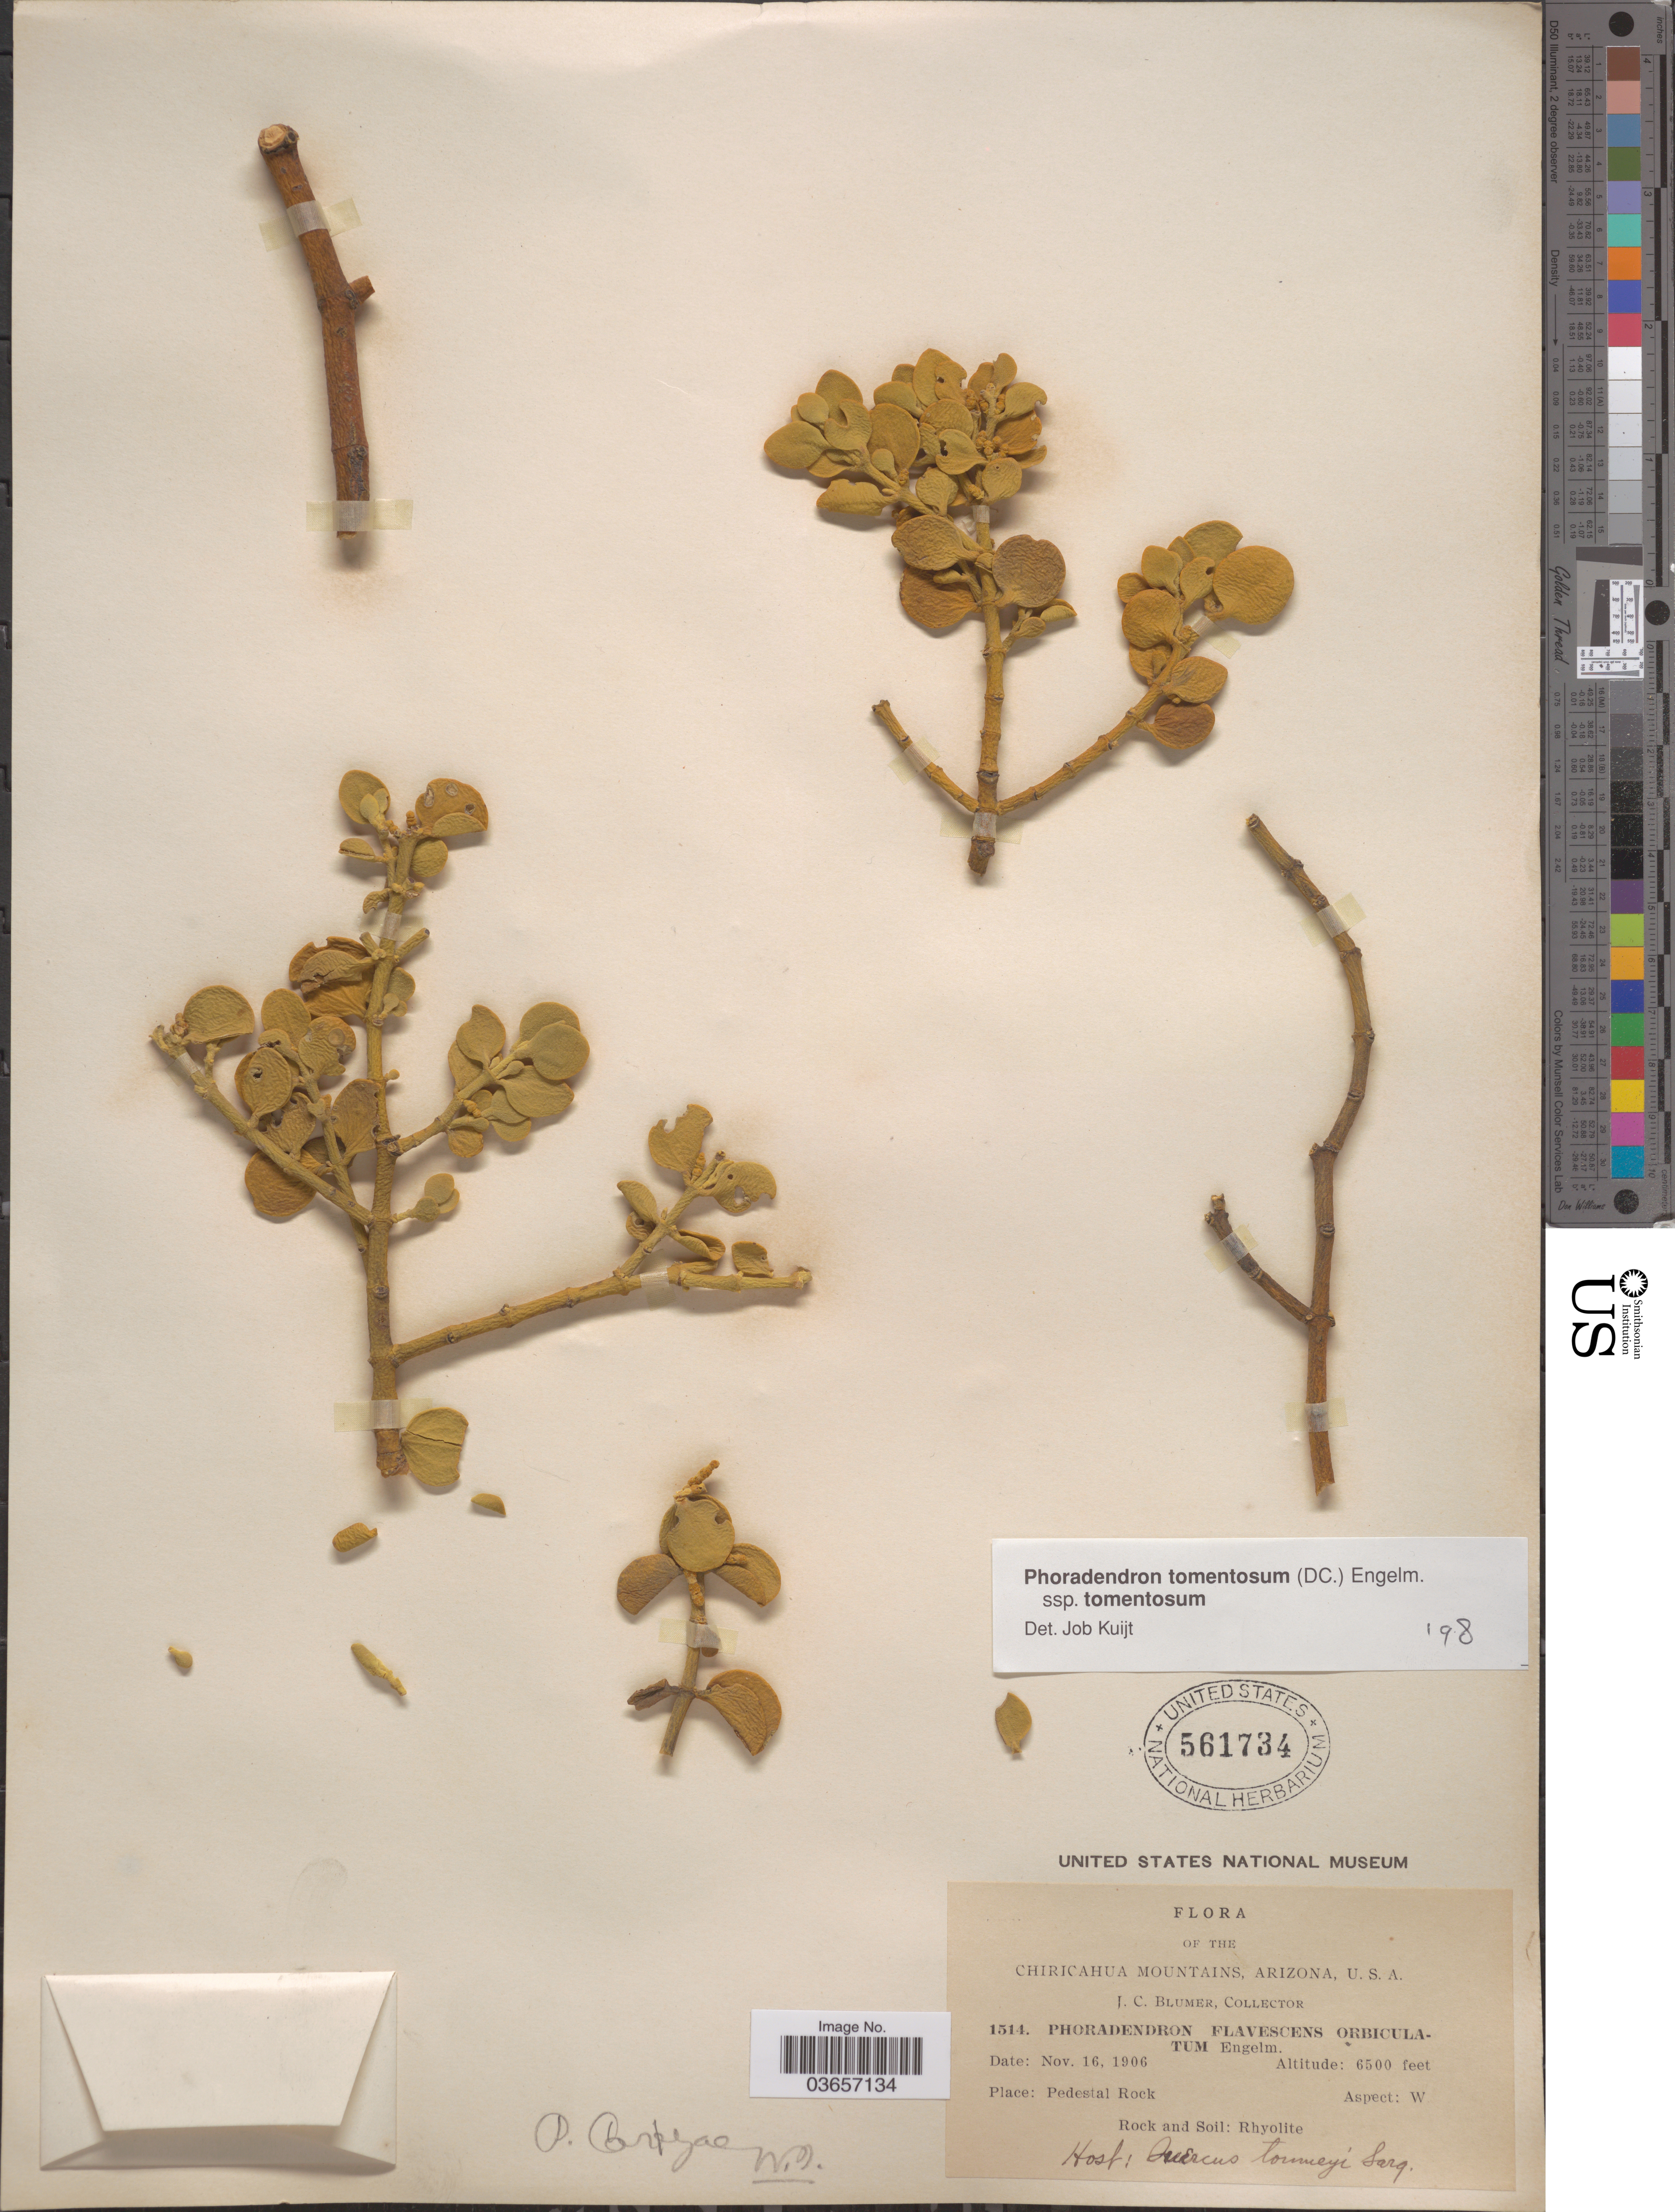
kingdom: Plantae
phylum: Tracheophyta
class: Magnoliopsida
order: Santalales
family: Viscaceae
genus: Phoradendron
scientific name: Phoradendron tomentosum subsp. tomentosum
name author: DC.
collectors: J. C. Blumer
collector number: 1514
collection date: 1906-11-16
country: United States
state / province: Arizona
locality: Chiricahua Mountains. U.S.A. Pedestal Rock.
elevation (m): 1981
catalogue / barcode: US 561734